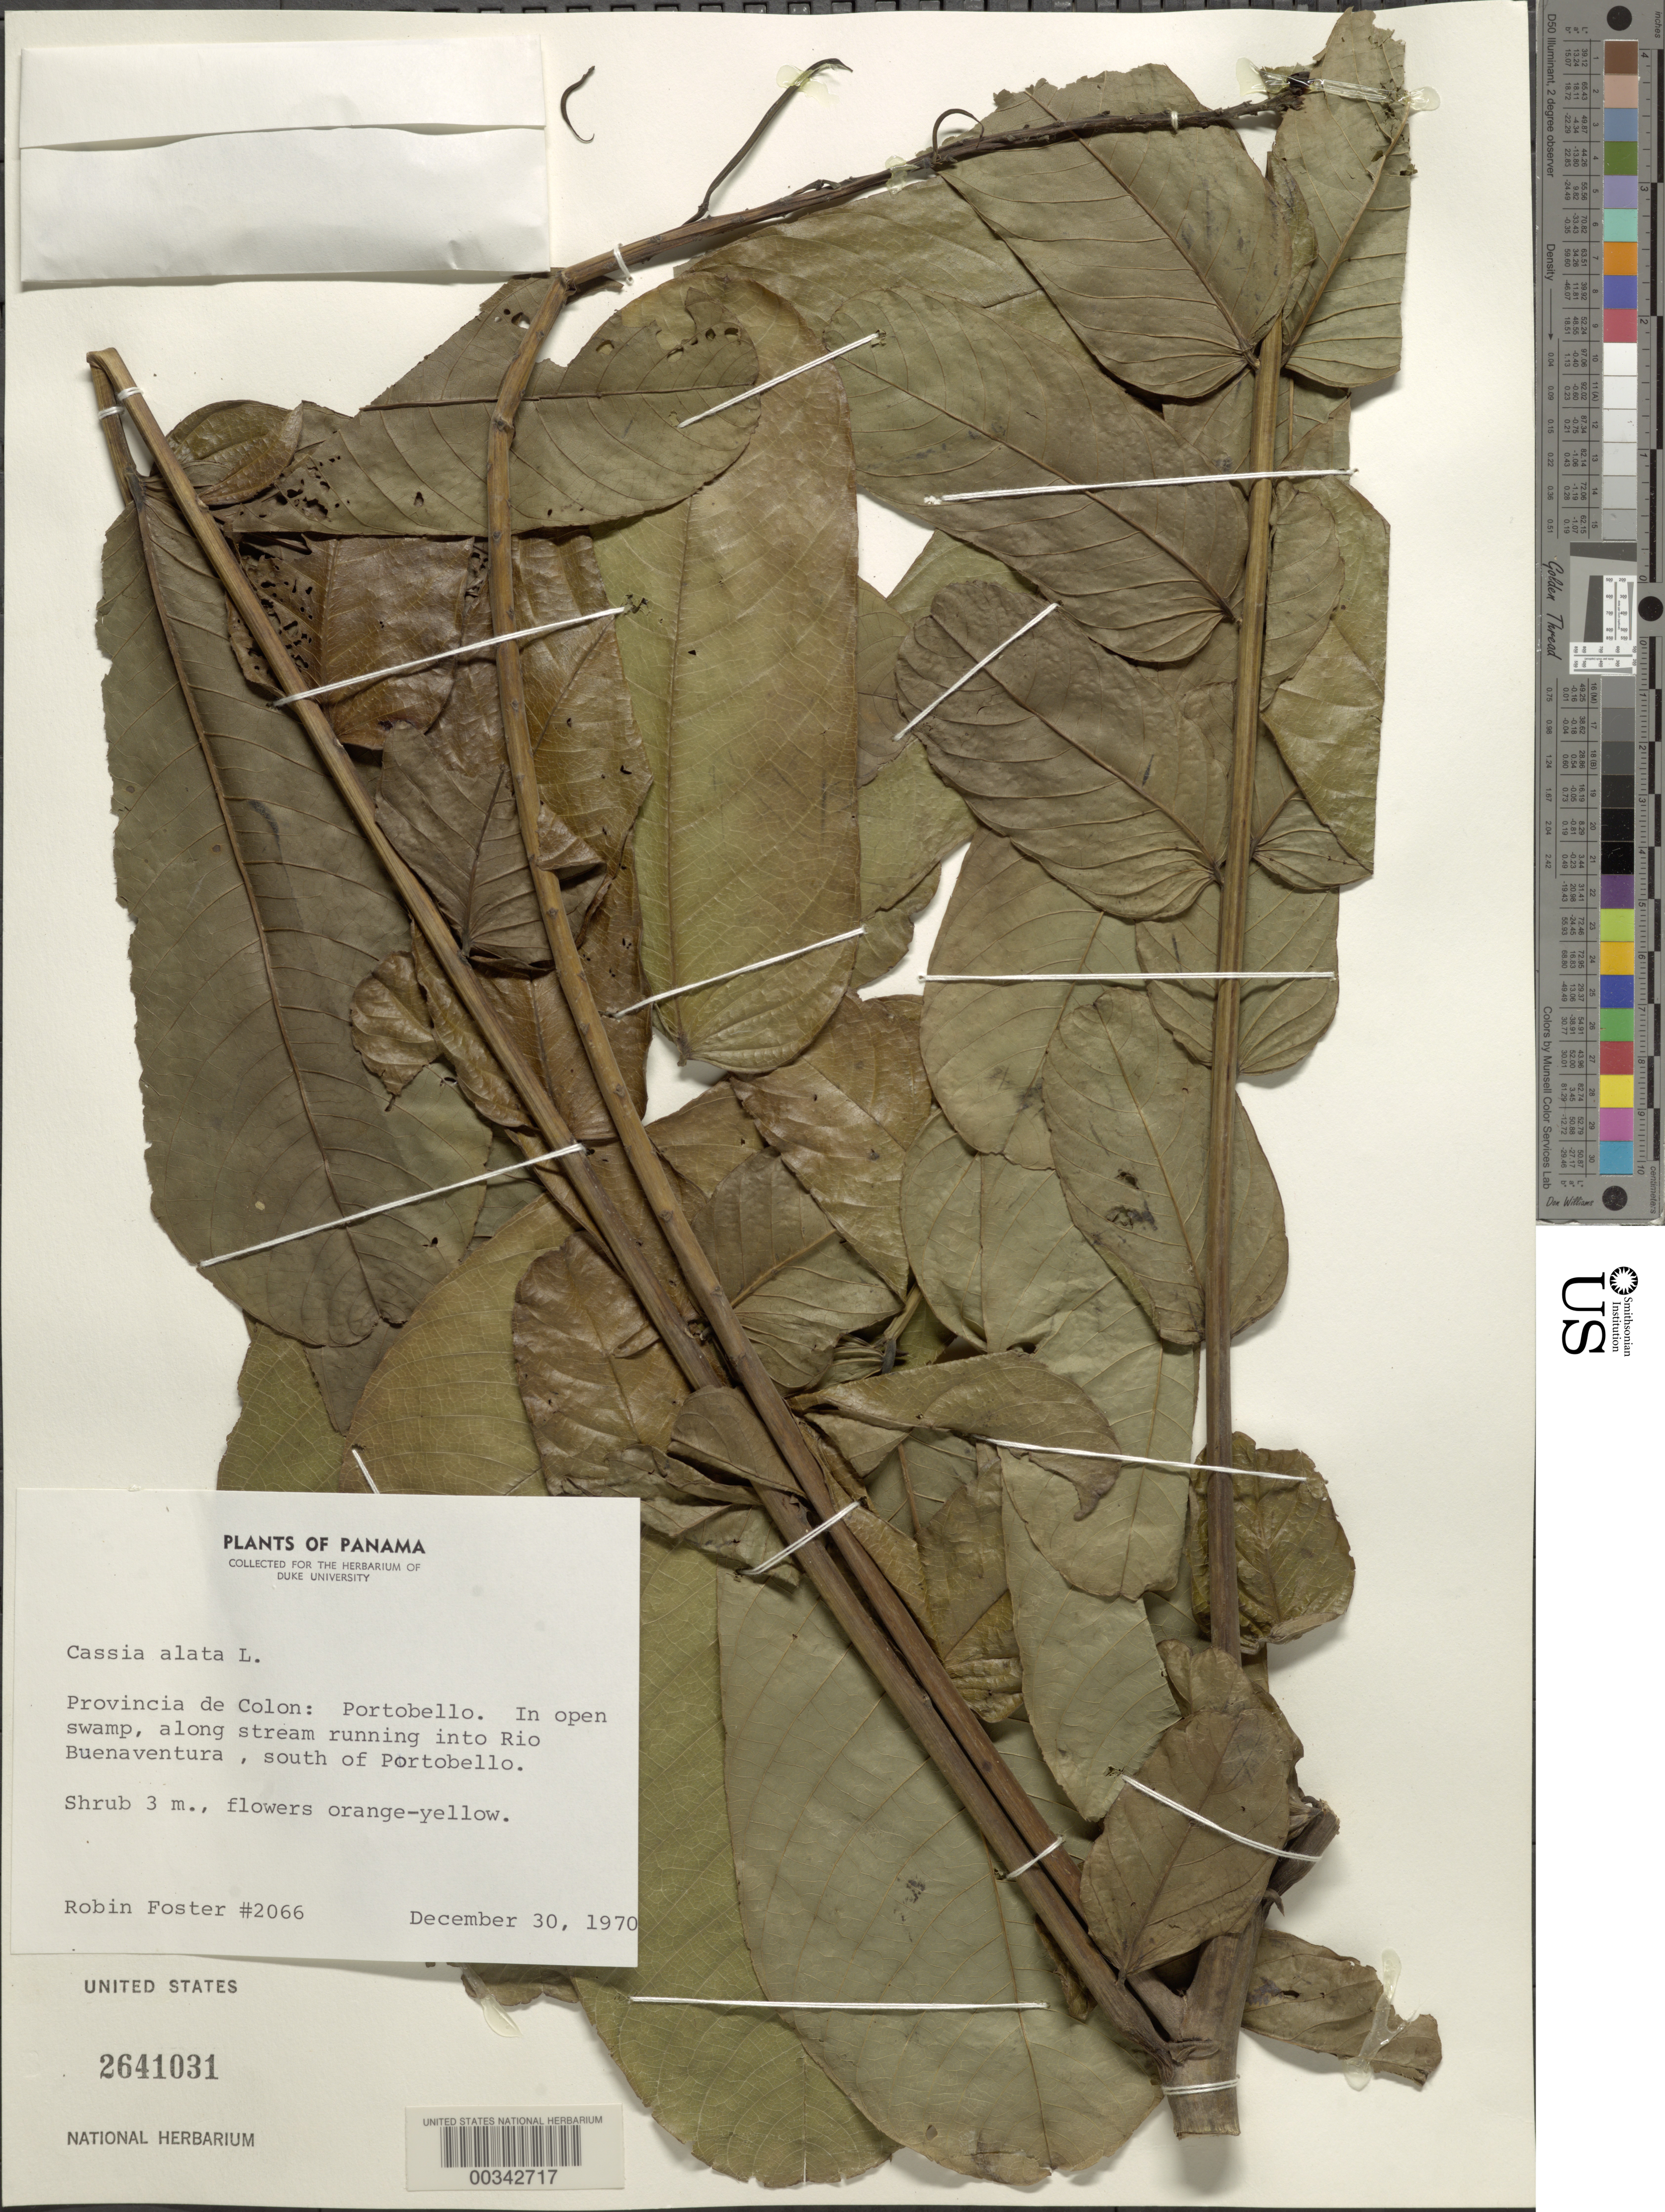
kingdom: Plantae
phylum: Tracheophyta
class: Magnoliopsida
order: Fabales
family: Fabaceae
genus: Senna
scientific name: Senna alata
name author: (L.) Roxb.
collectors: R. Foster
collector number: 2066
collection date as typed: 30 Dec 1970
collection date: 1970-12-30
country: Panama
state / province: Colón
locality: Portobello, along stream running into Rio Buena Ventura, S of Portobello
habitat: In open swamp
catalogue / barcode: US 2641031